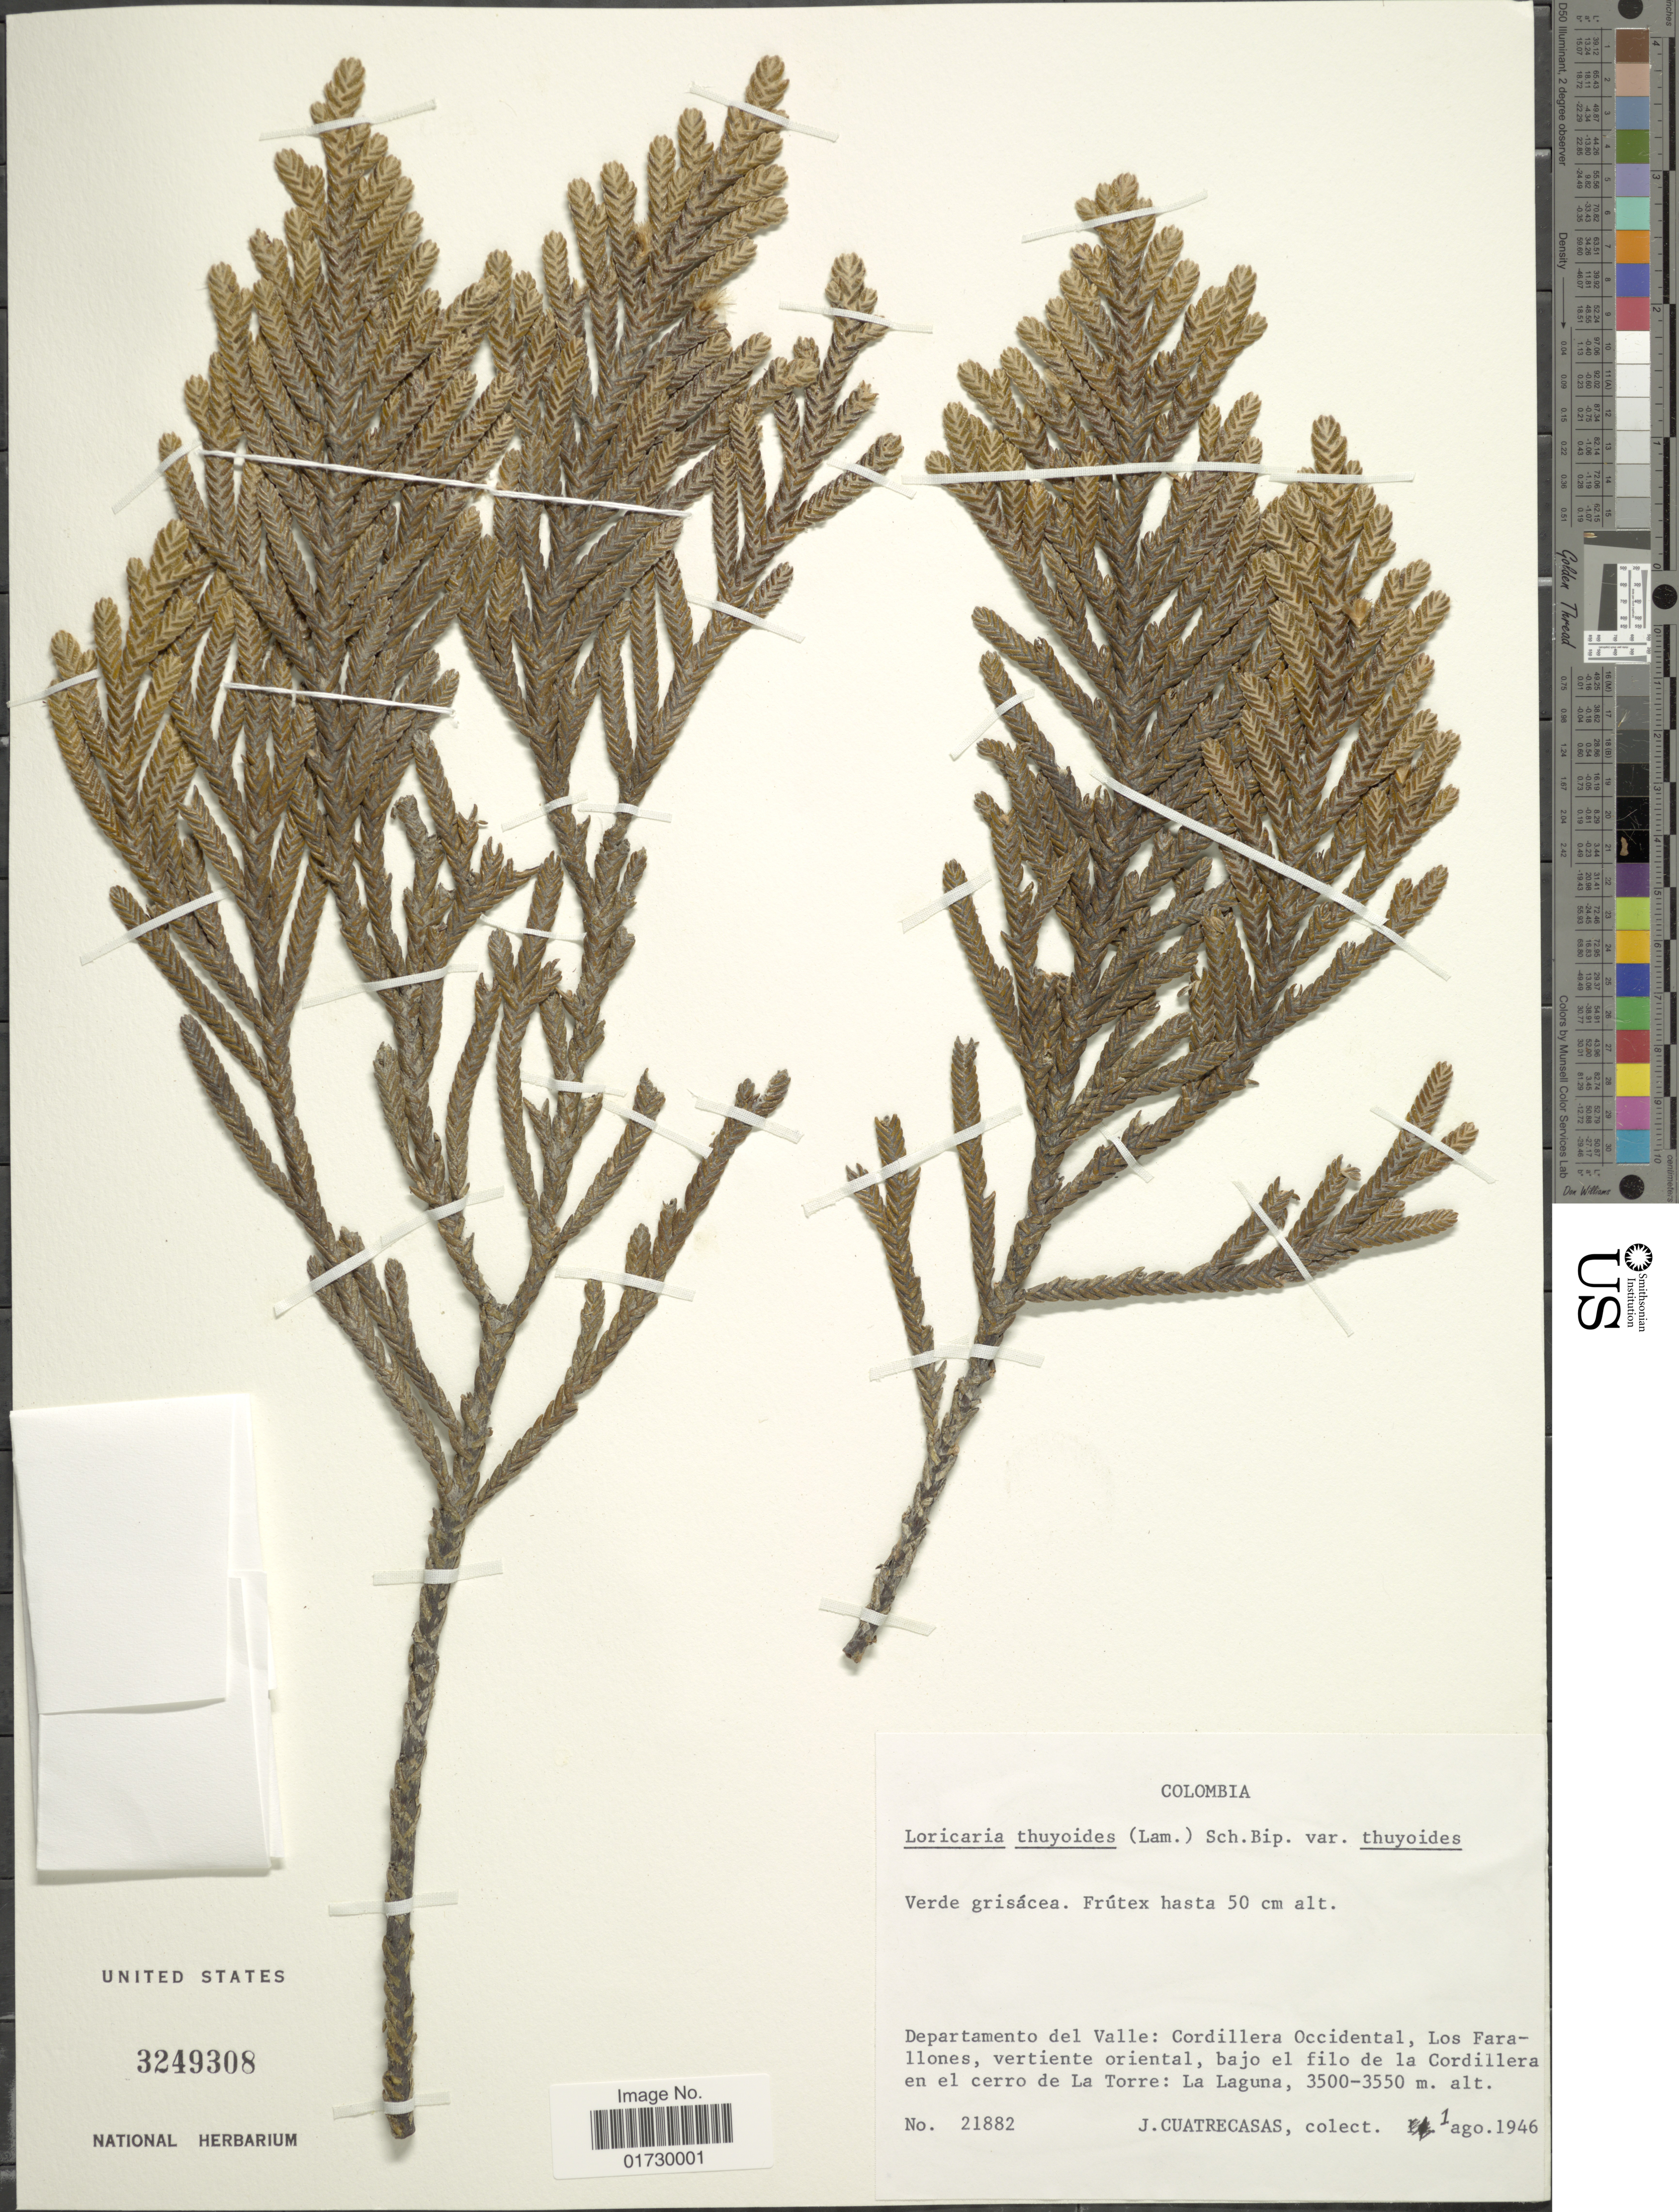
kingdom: Plantae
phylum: Tracheophyta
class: Magnoliopsida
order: Asterales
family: Asteraceae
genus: Loricaria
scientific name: Loricaria thuyoides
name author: (Lam.) Sch. Bip.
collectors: J. Cuatrecasas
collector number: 21882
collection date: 1946-08-01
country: Colombia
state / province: Valle del Cauca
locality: Departamento del Valle: Cordillera Occidental, Los Farallones, vertiente oriental, bajo el filo de la Cordillera en el cerro de La Torre: La Laguna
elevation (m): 3500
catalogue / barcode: US 3249308